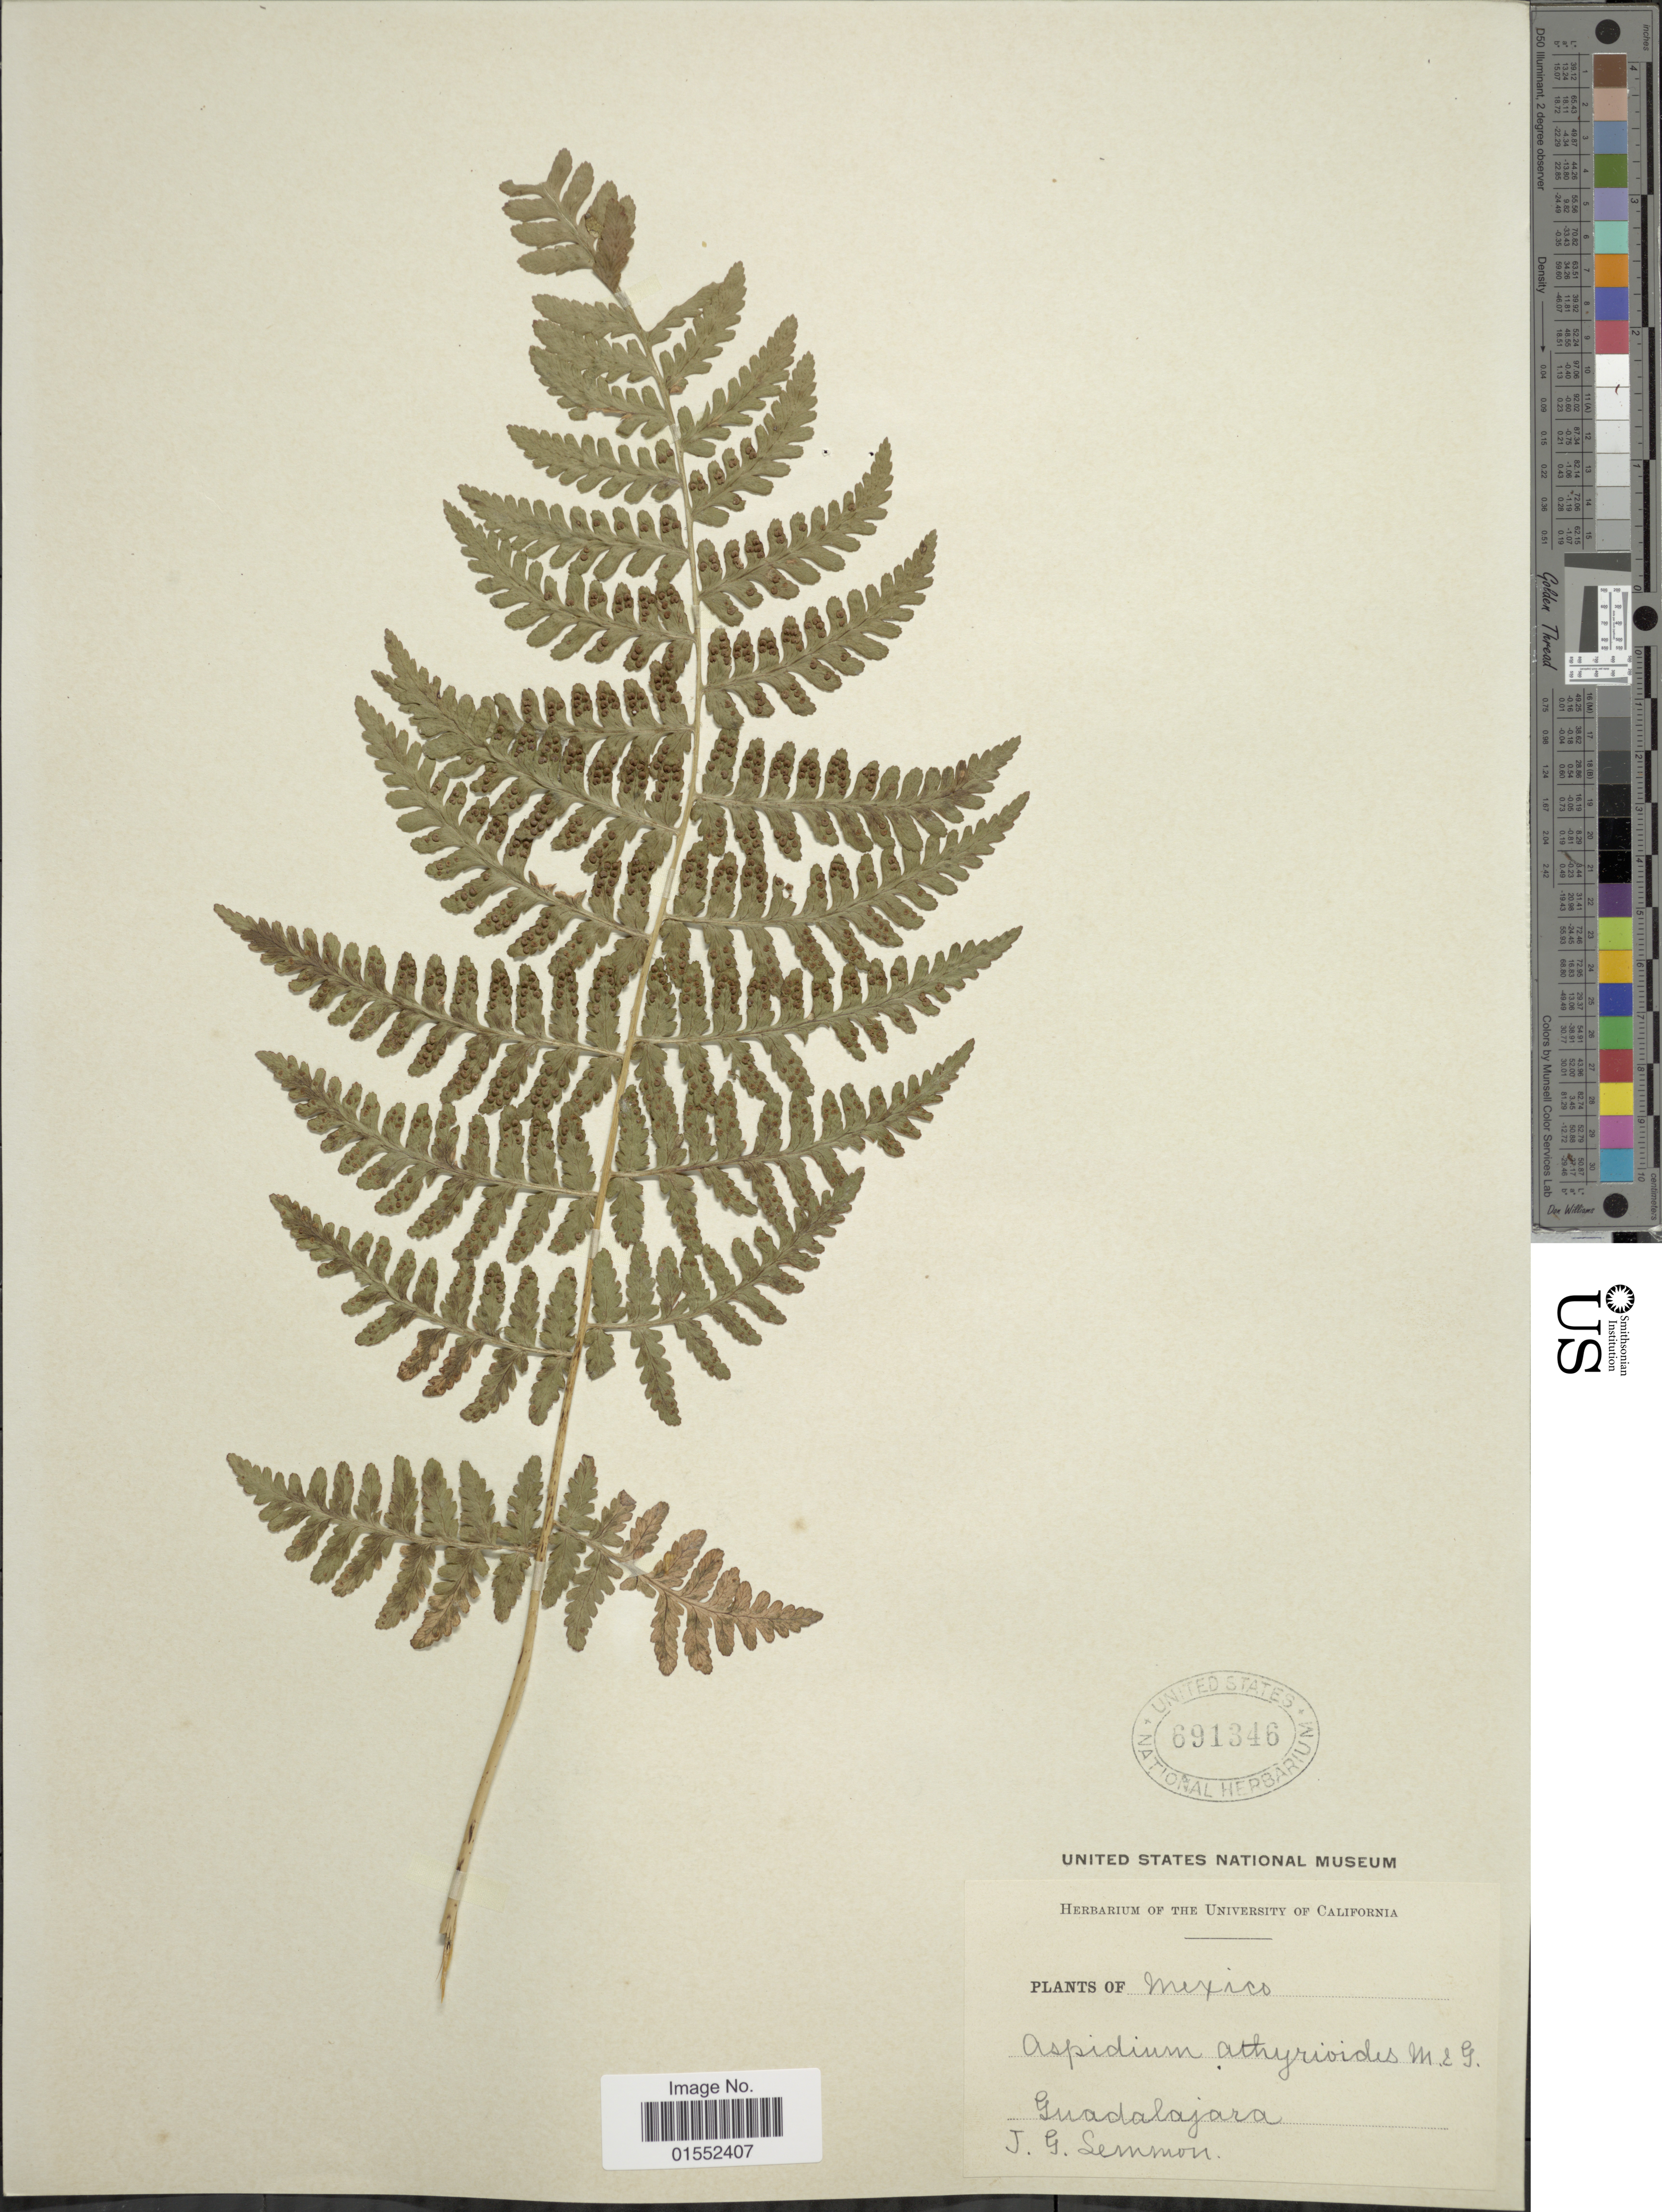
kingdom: Plantae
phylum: Tracheophyta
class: Polypodiopsida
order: Polypodiales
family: Dryopteridaceae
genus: Dryopteris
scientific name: Dryopteris maxonii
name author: Underw. & C. Chr.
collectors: J. Semmon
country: Mexico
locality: Guadalajara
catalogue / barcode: US 691346